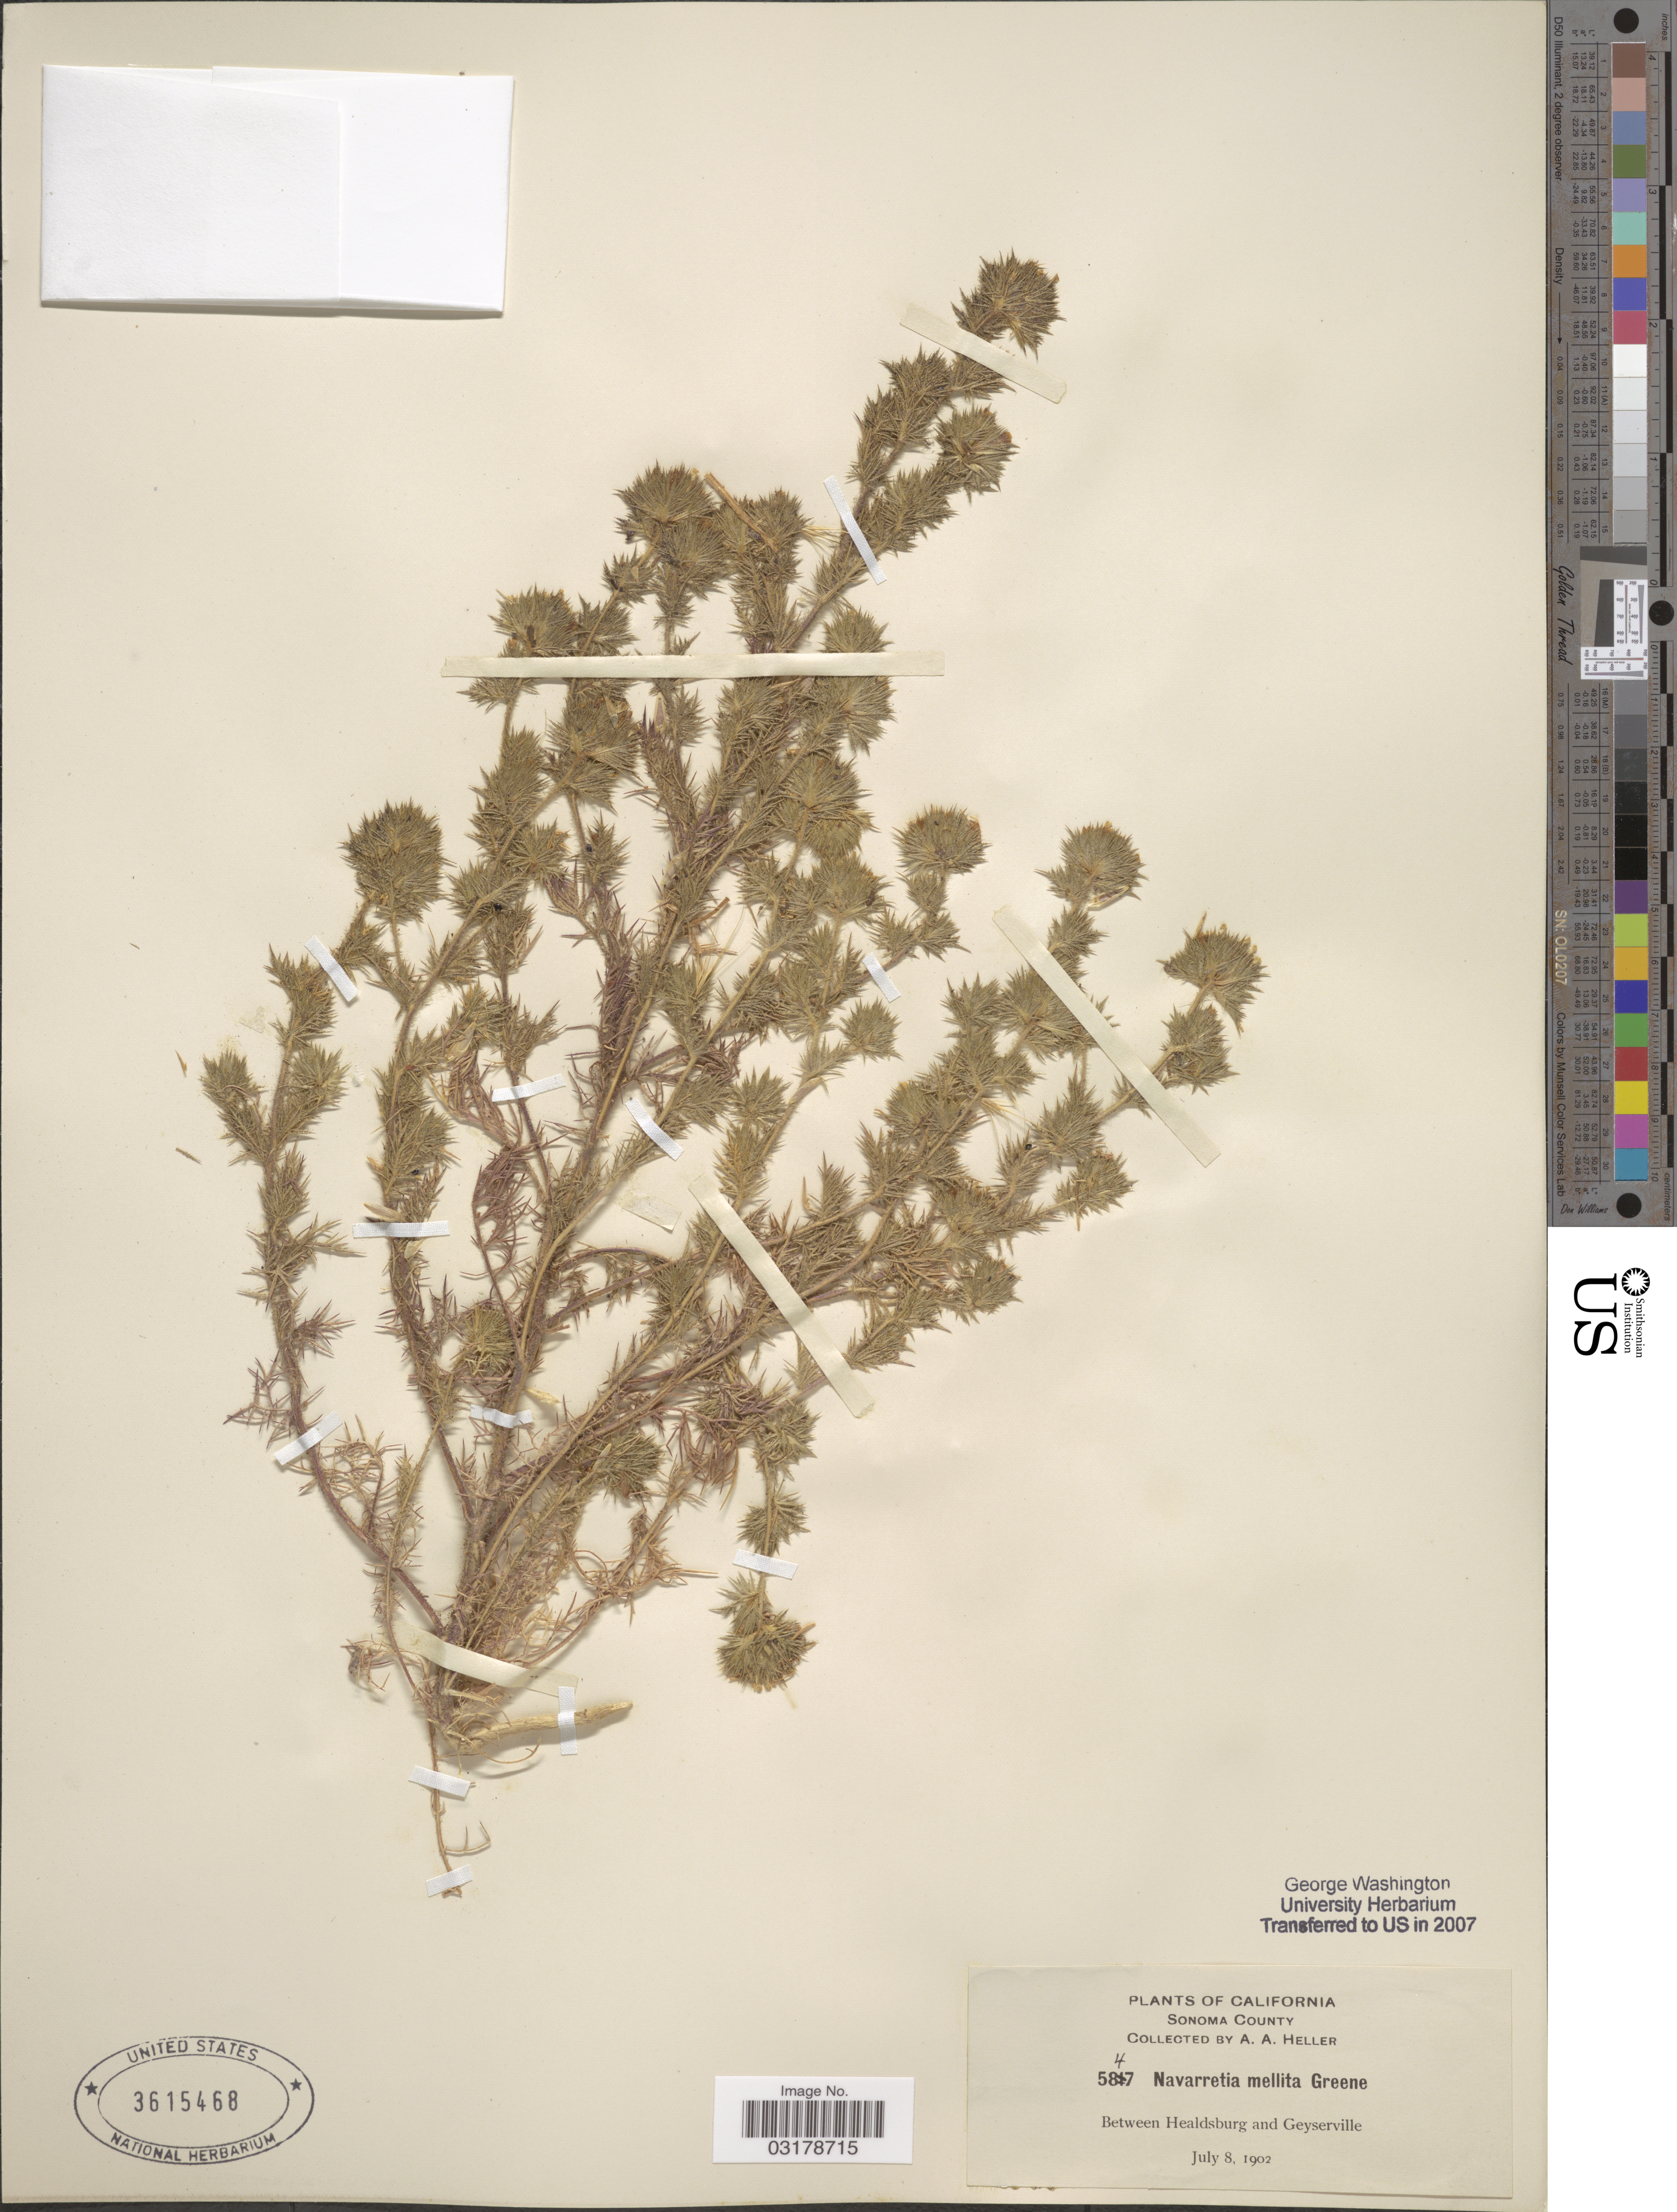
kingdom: Plantae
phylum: Tracheophyta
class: Magnoliopsida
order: Ericales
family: Polemoniaceae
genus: Navarretia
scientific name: Navarretia mellita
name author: Greene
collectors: A. A. Heller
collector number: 5847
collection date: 1902-07-08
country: United States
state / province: California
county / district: Sonoma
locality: Sonoma County. Between Headsburg and Geyserville.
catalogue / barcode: US 3615468